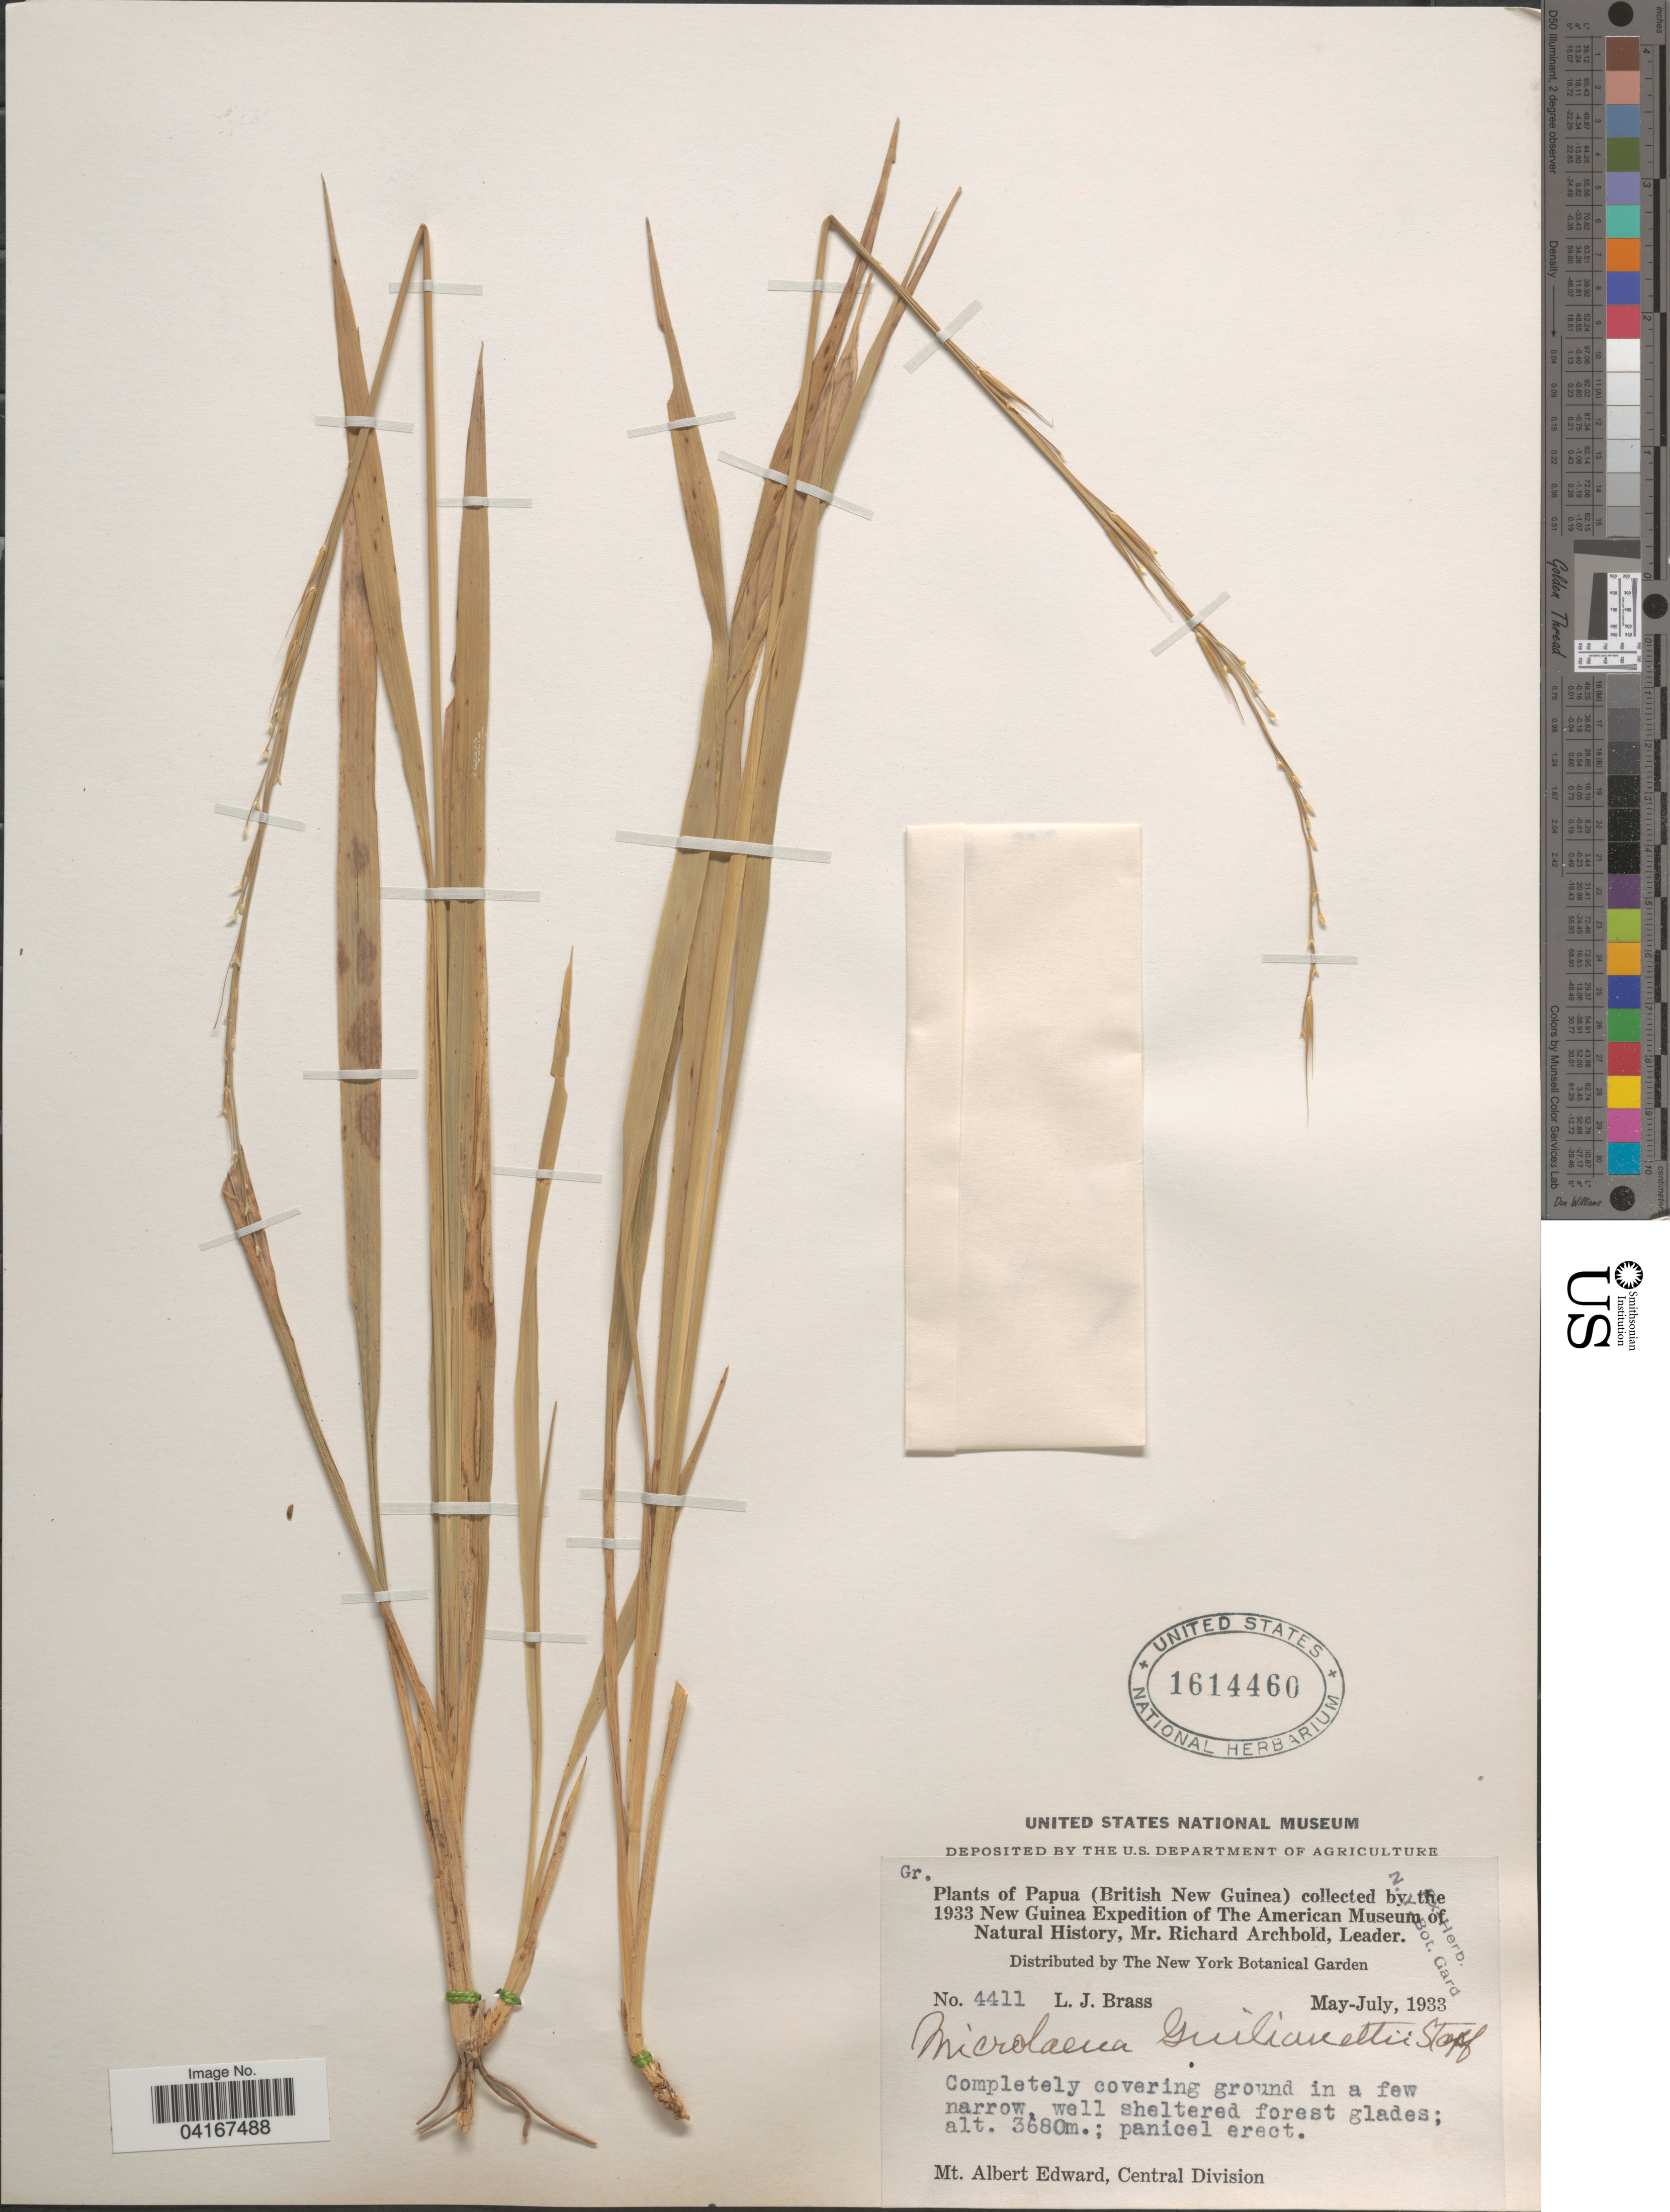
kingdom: Plantae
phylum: Tracheophyta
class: Liliopsida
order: Poales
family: Poaceae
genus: Microlaena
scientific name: Microlaena giulianettii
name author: Stapf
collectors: L. J. Brass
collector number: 4411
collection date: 1933-05/1933-07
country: Papua New Guinea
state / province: Central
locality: The 1933 New Guinea Expedition of the American Museum of Natural History. Mt. Albert Edward, Central Division.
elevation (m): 3680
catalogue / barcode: US 1614460